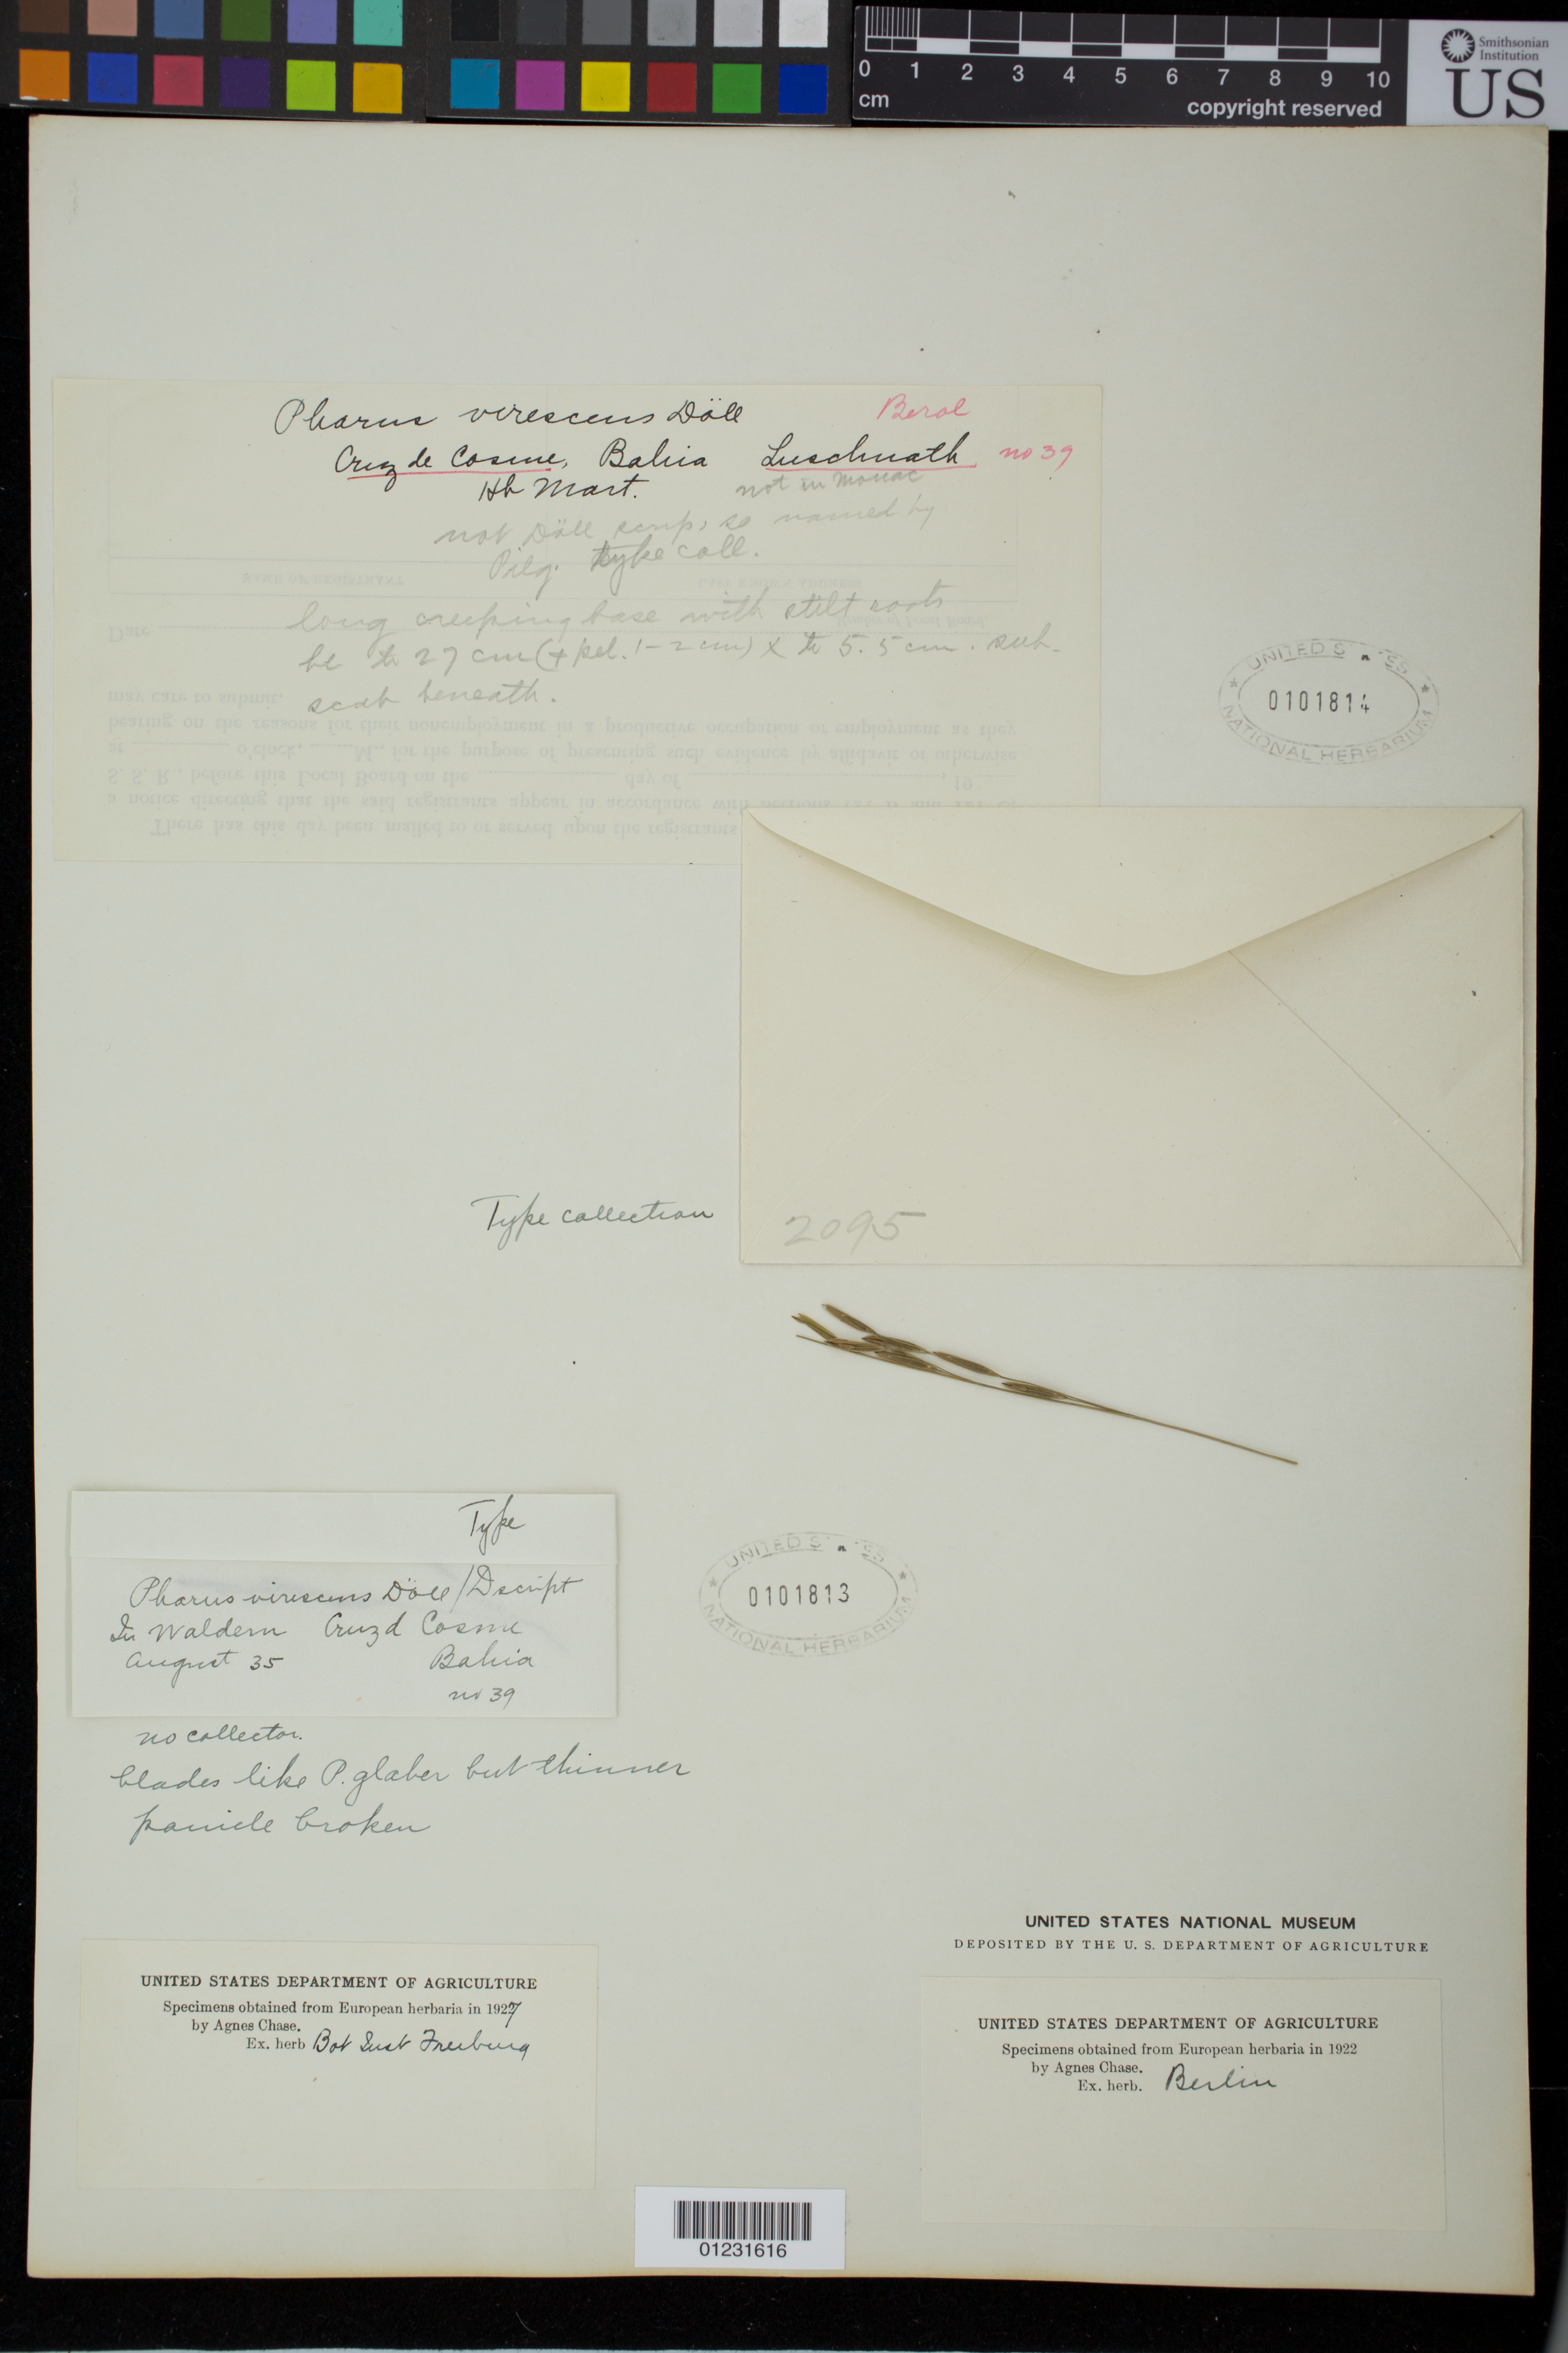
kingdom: Plantae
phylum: Tracheophyta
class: Liliopsida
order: Poales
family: Poaceae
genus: Pharus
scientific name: Pharus virescens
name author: Döll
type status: Type Collection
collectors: B. Luschnath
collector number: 39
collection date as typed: Aug 1835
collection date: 1835-08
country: Brazil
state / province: Bahia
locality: Cruz de Cosma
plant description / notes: Fragmentary material of type specimen ex herb. Bot. Inst. Freeburg.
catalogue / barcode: US 101813